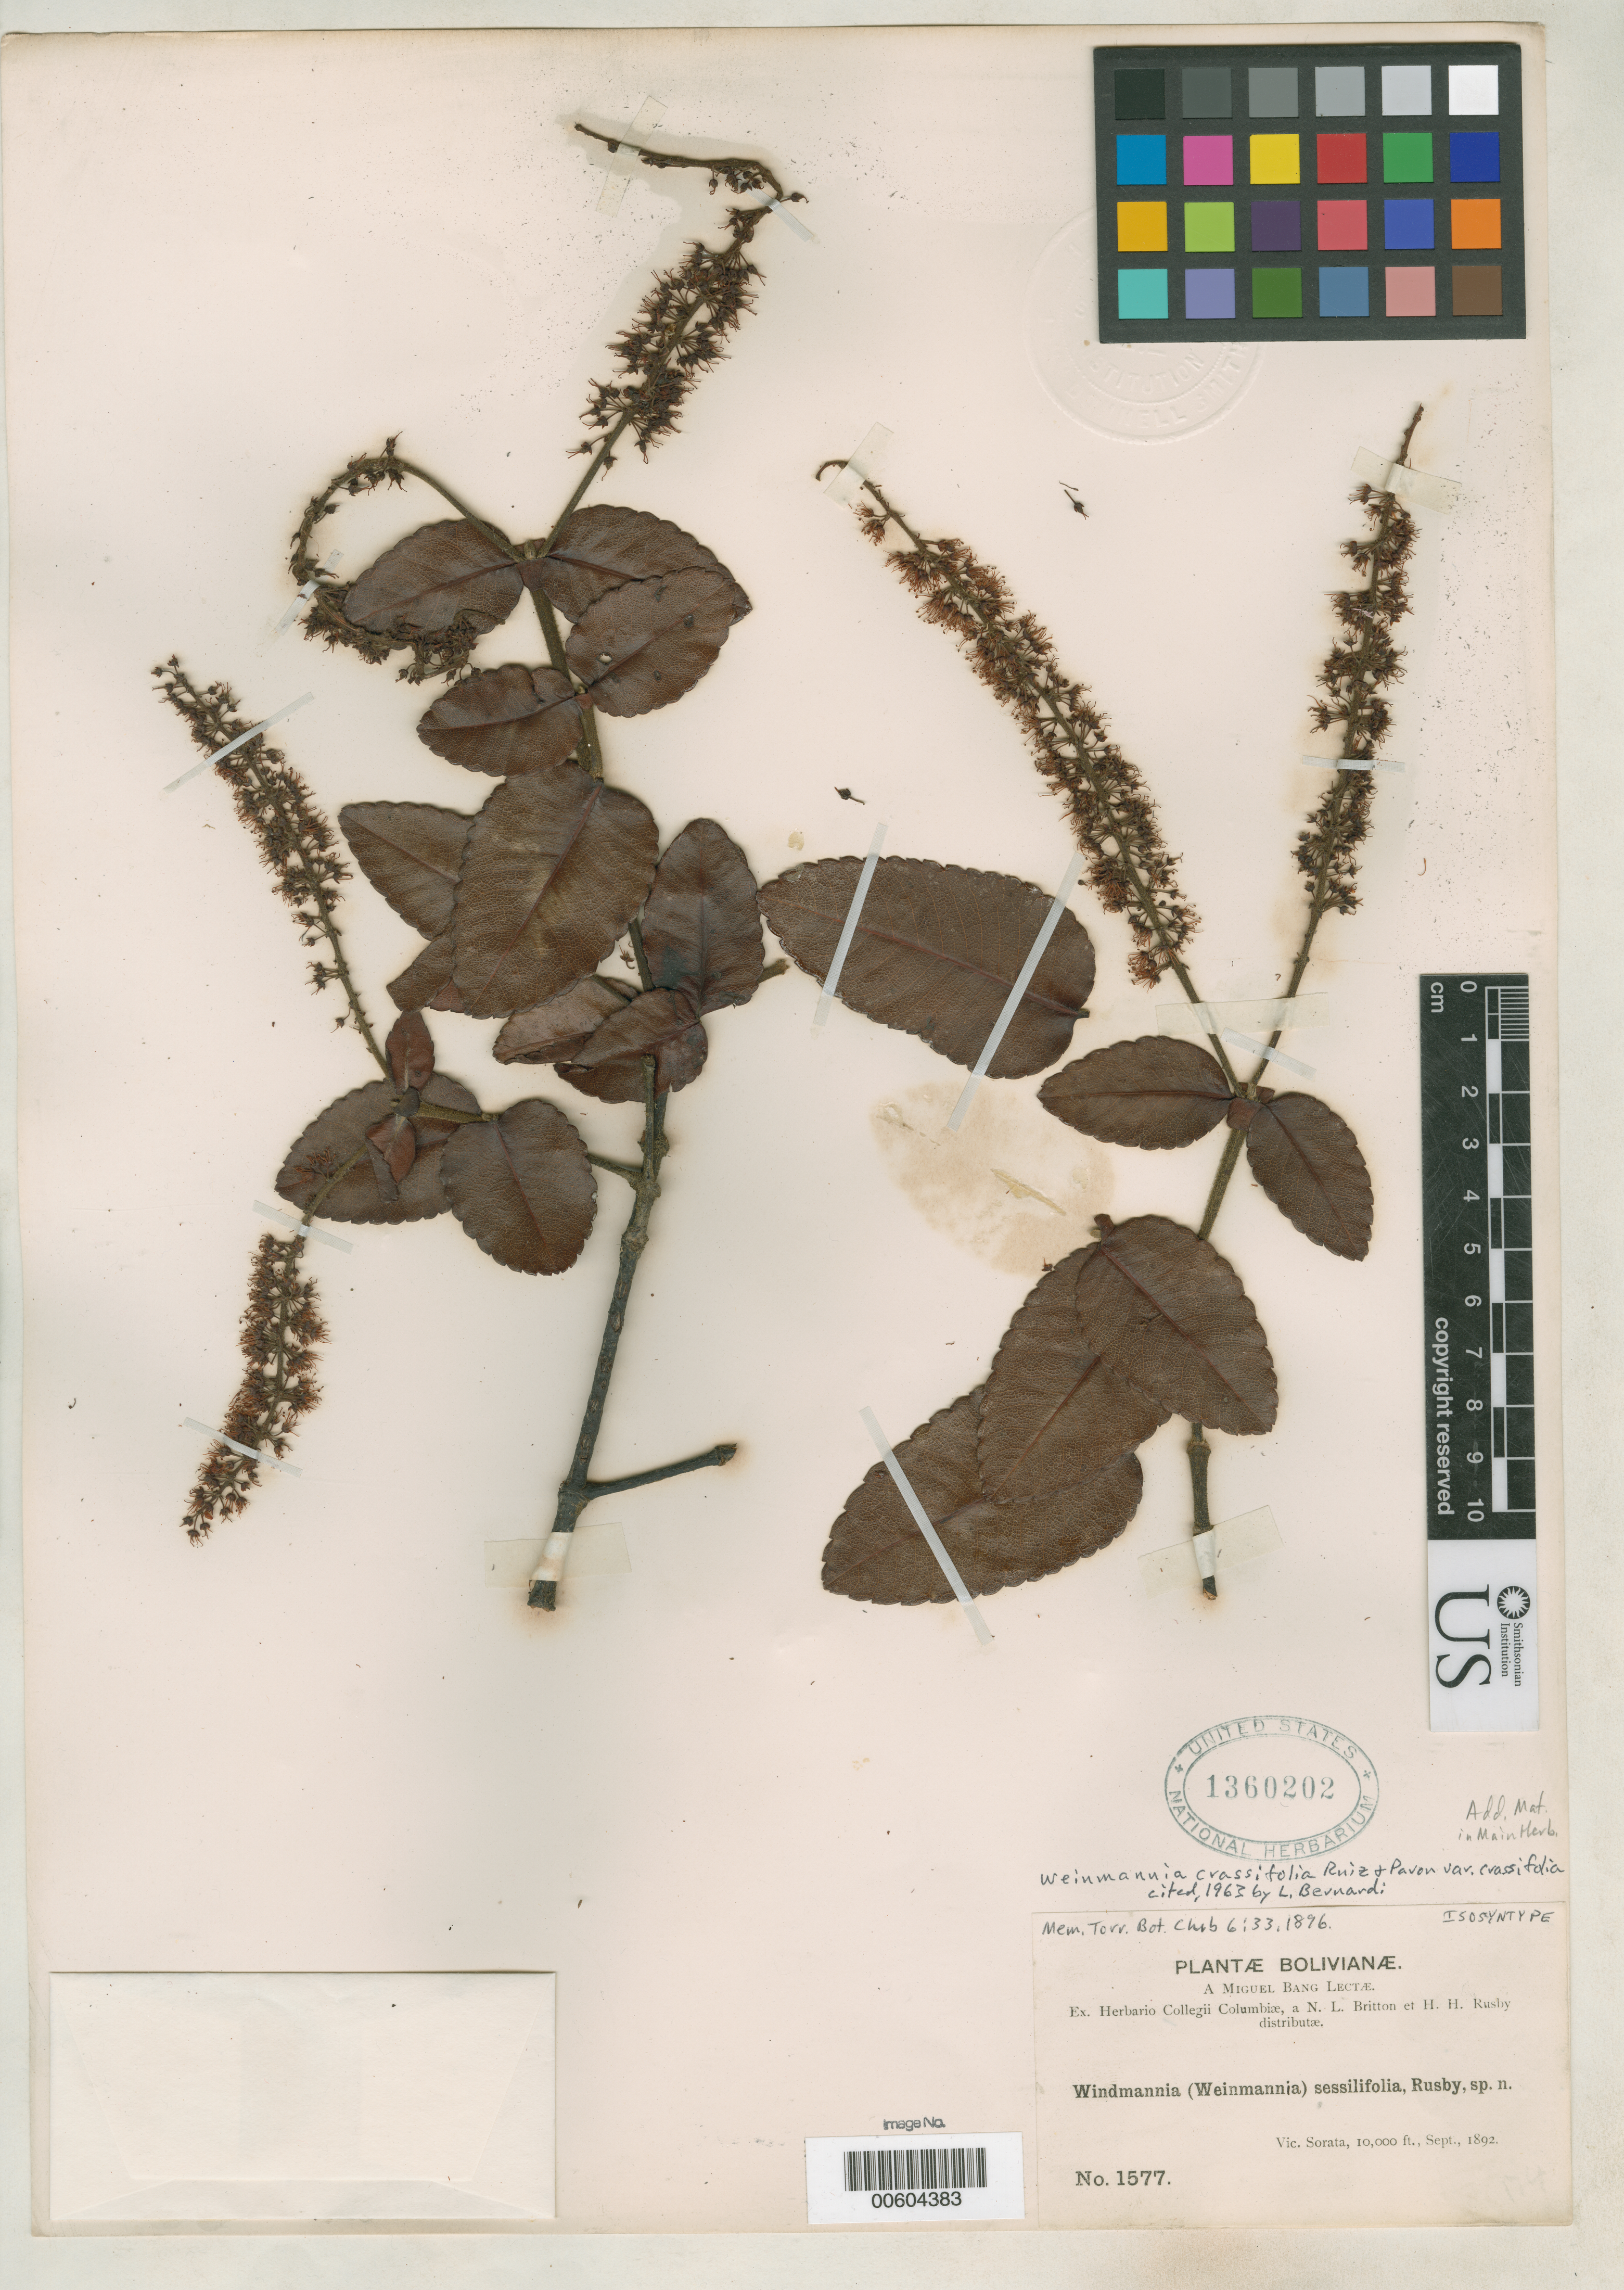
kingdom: Plantae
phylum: Tracheophyta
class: Magnoliopsida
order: Oxalidales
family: Cunoniaceae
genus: Windmannia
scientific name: Windmannia sessifolia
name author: Rusby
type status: Isosyntype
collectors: M. Bang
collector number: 1577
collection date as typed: Sep 1892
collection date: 1892-09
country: Bolivia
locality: Vic. Sorata.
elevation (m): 3048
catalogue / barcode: US 1360202